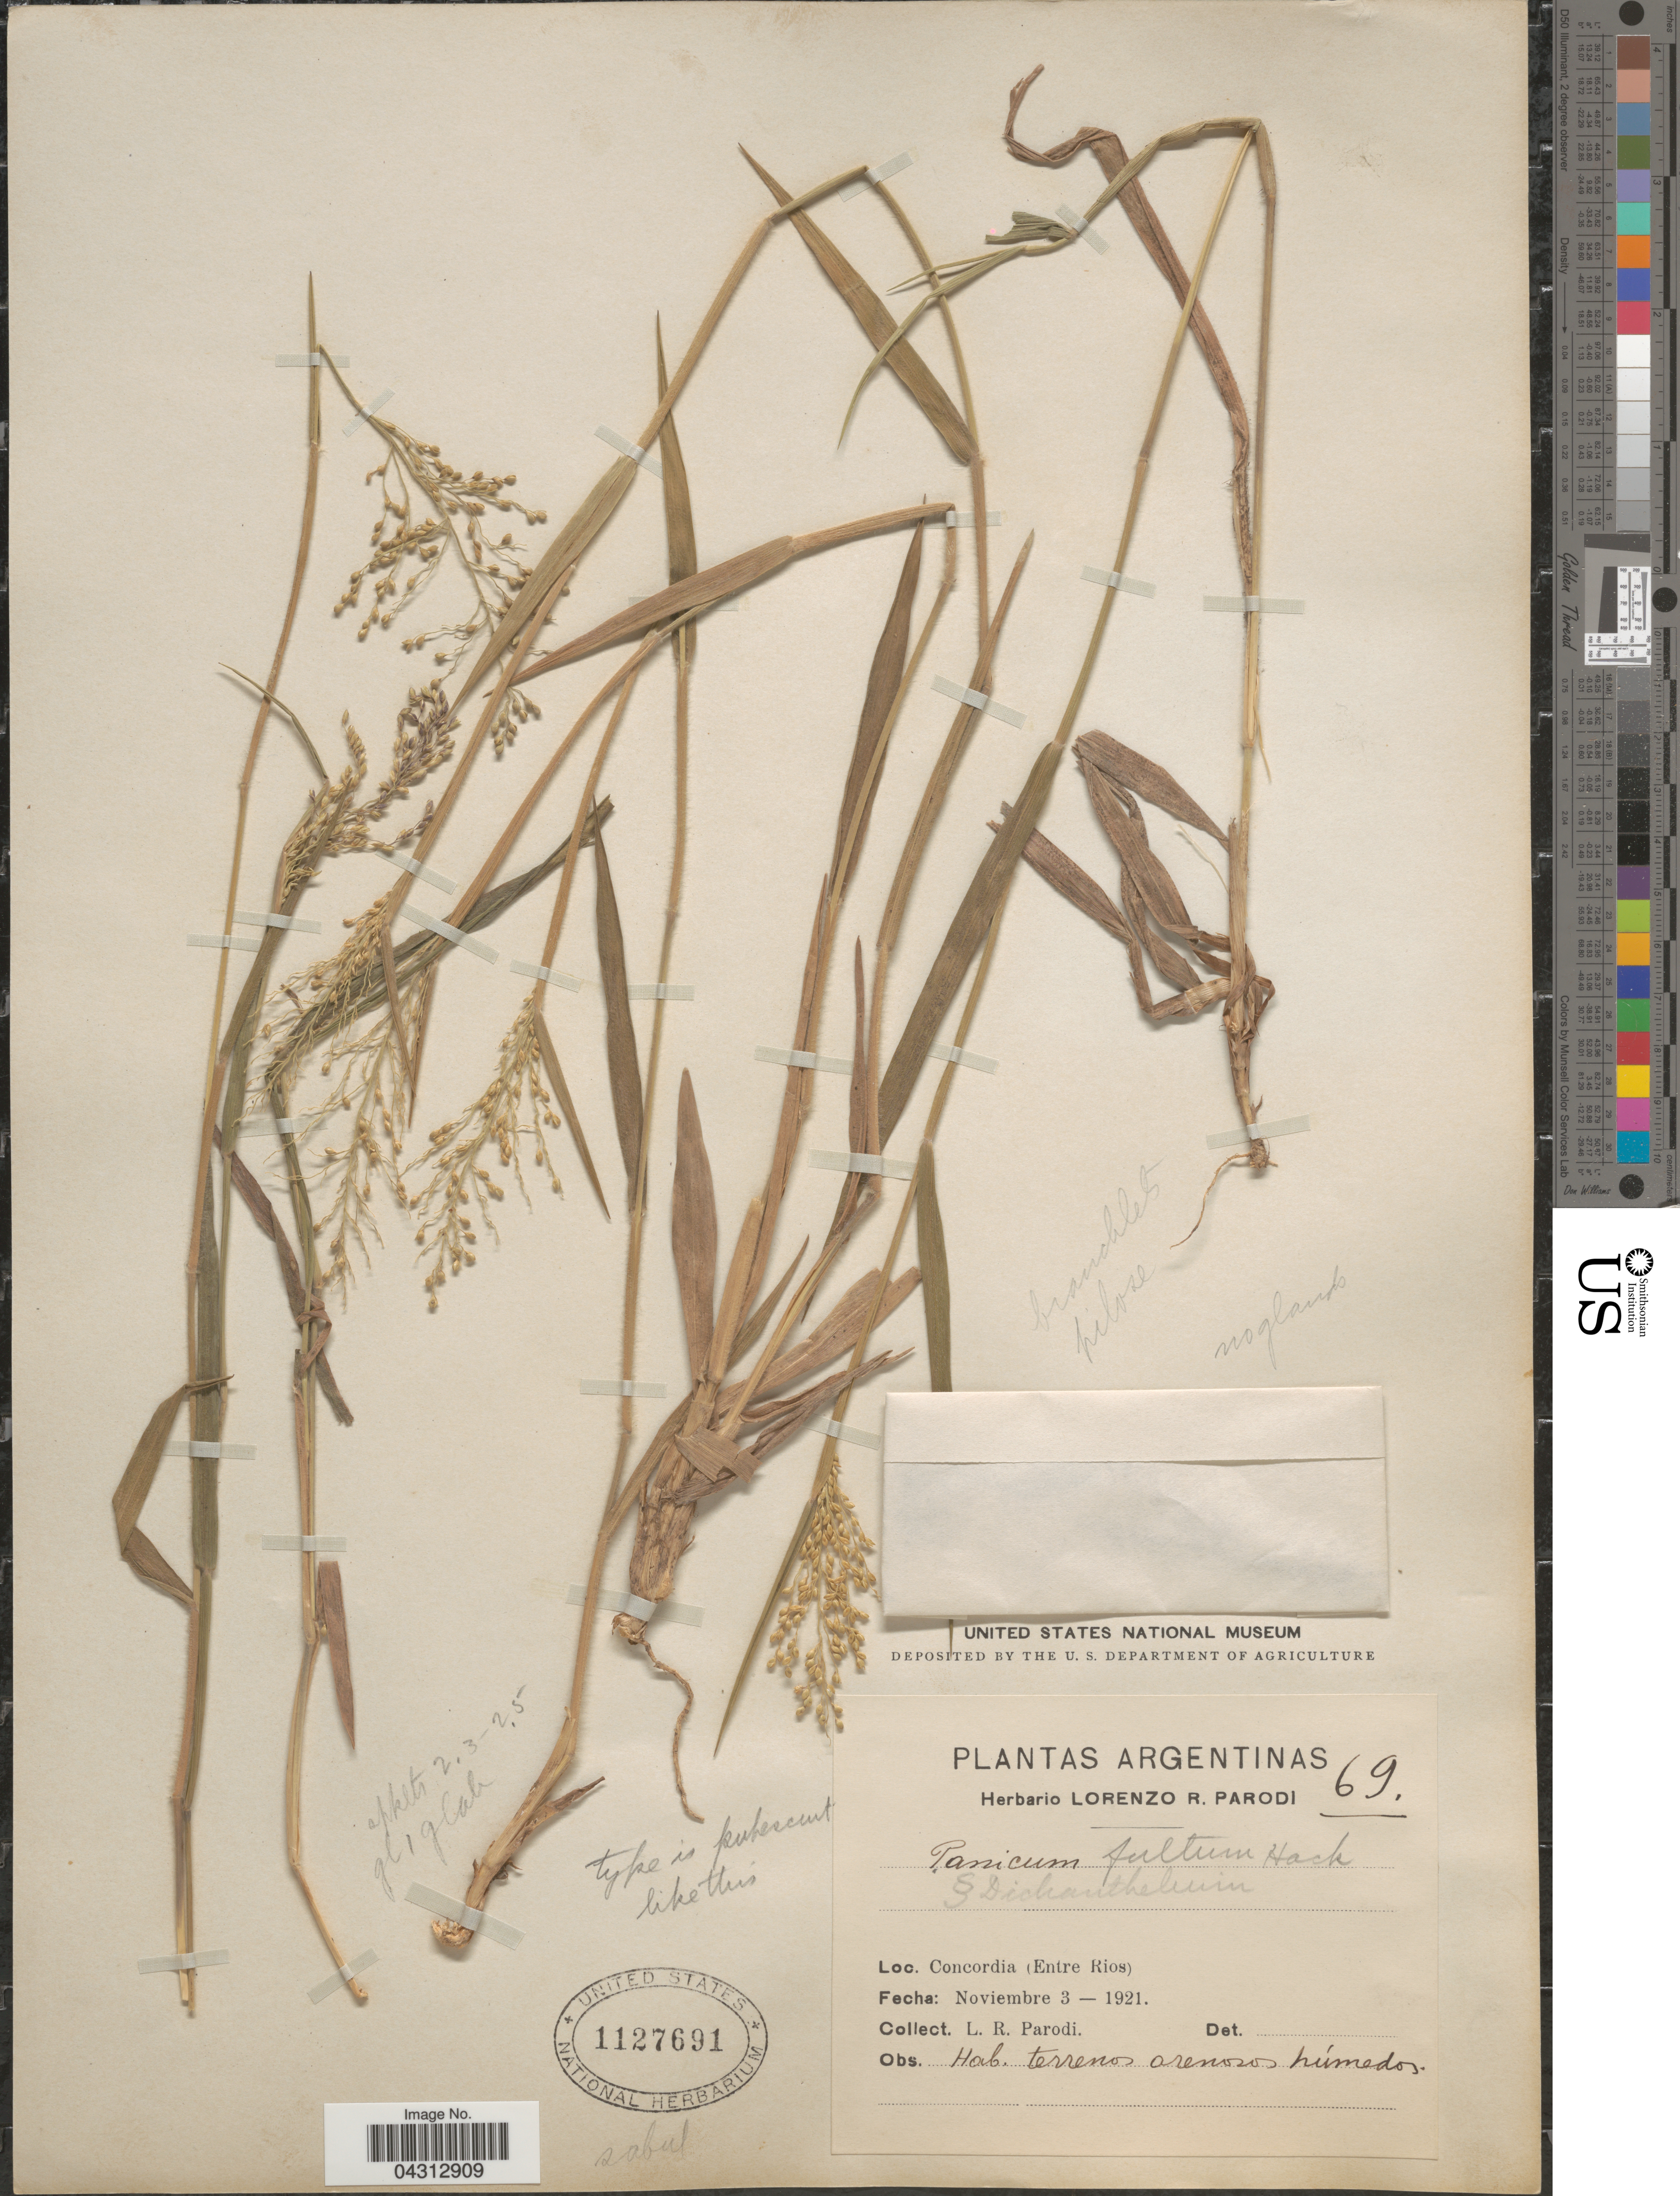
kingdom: Plantae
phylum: Tracheophyta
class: Liliopsida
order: Poales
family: Poaceae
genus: Dichanthelium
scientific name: Dichanthelium sabulorum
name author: (Lam.) Gould & C.A. Clark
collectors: L. R. Parodi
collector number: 69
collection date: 1921-11-03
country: Argentina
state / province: Entre Rios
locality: Concordia.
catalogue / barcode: US 1127691